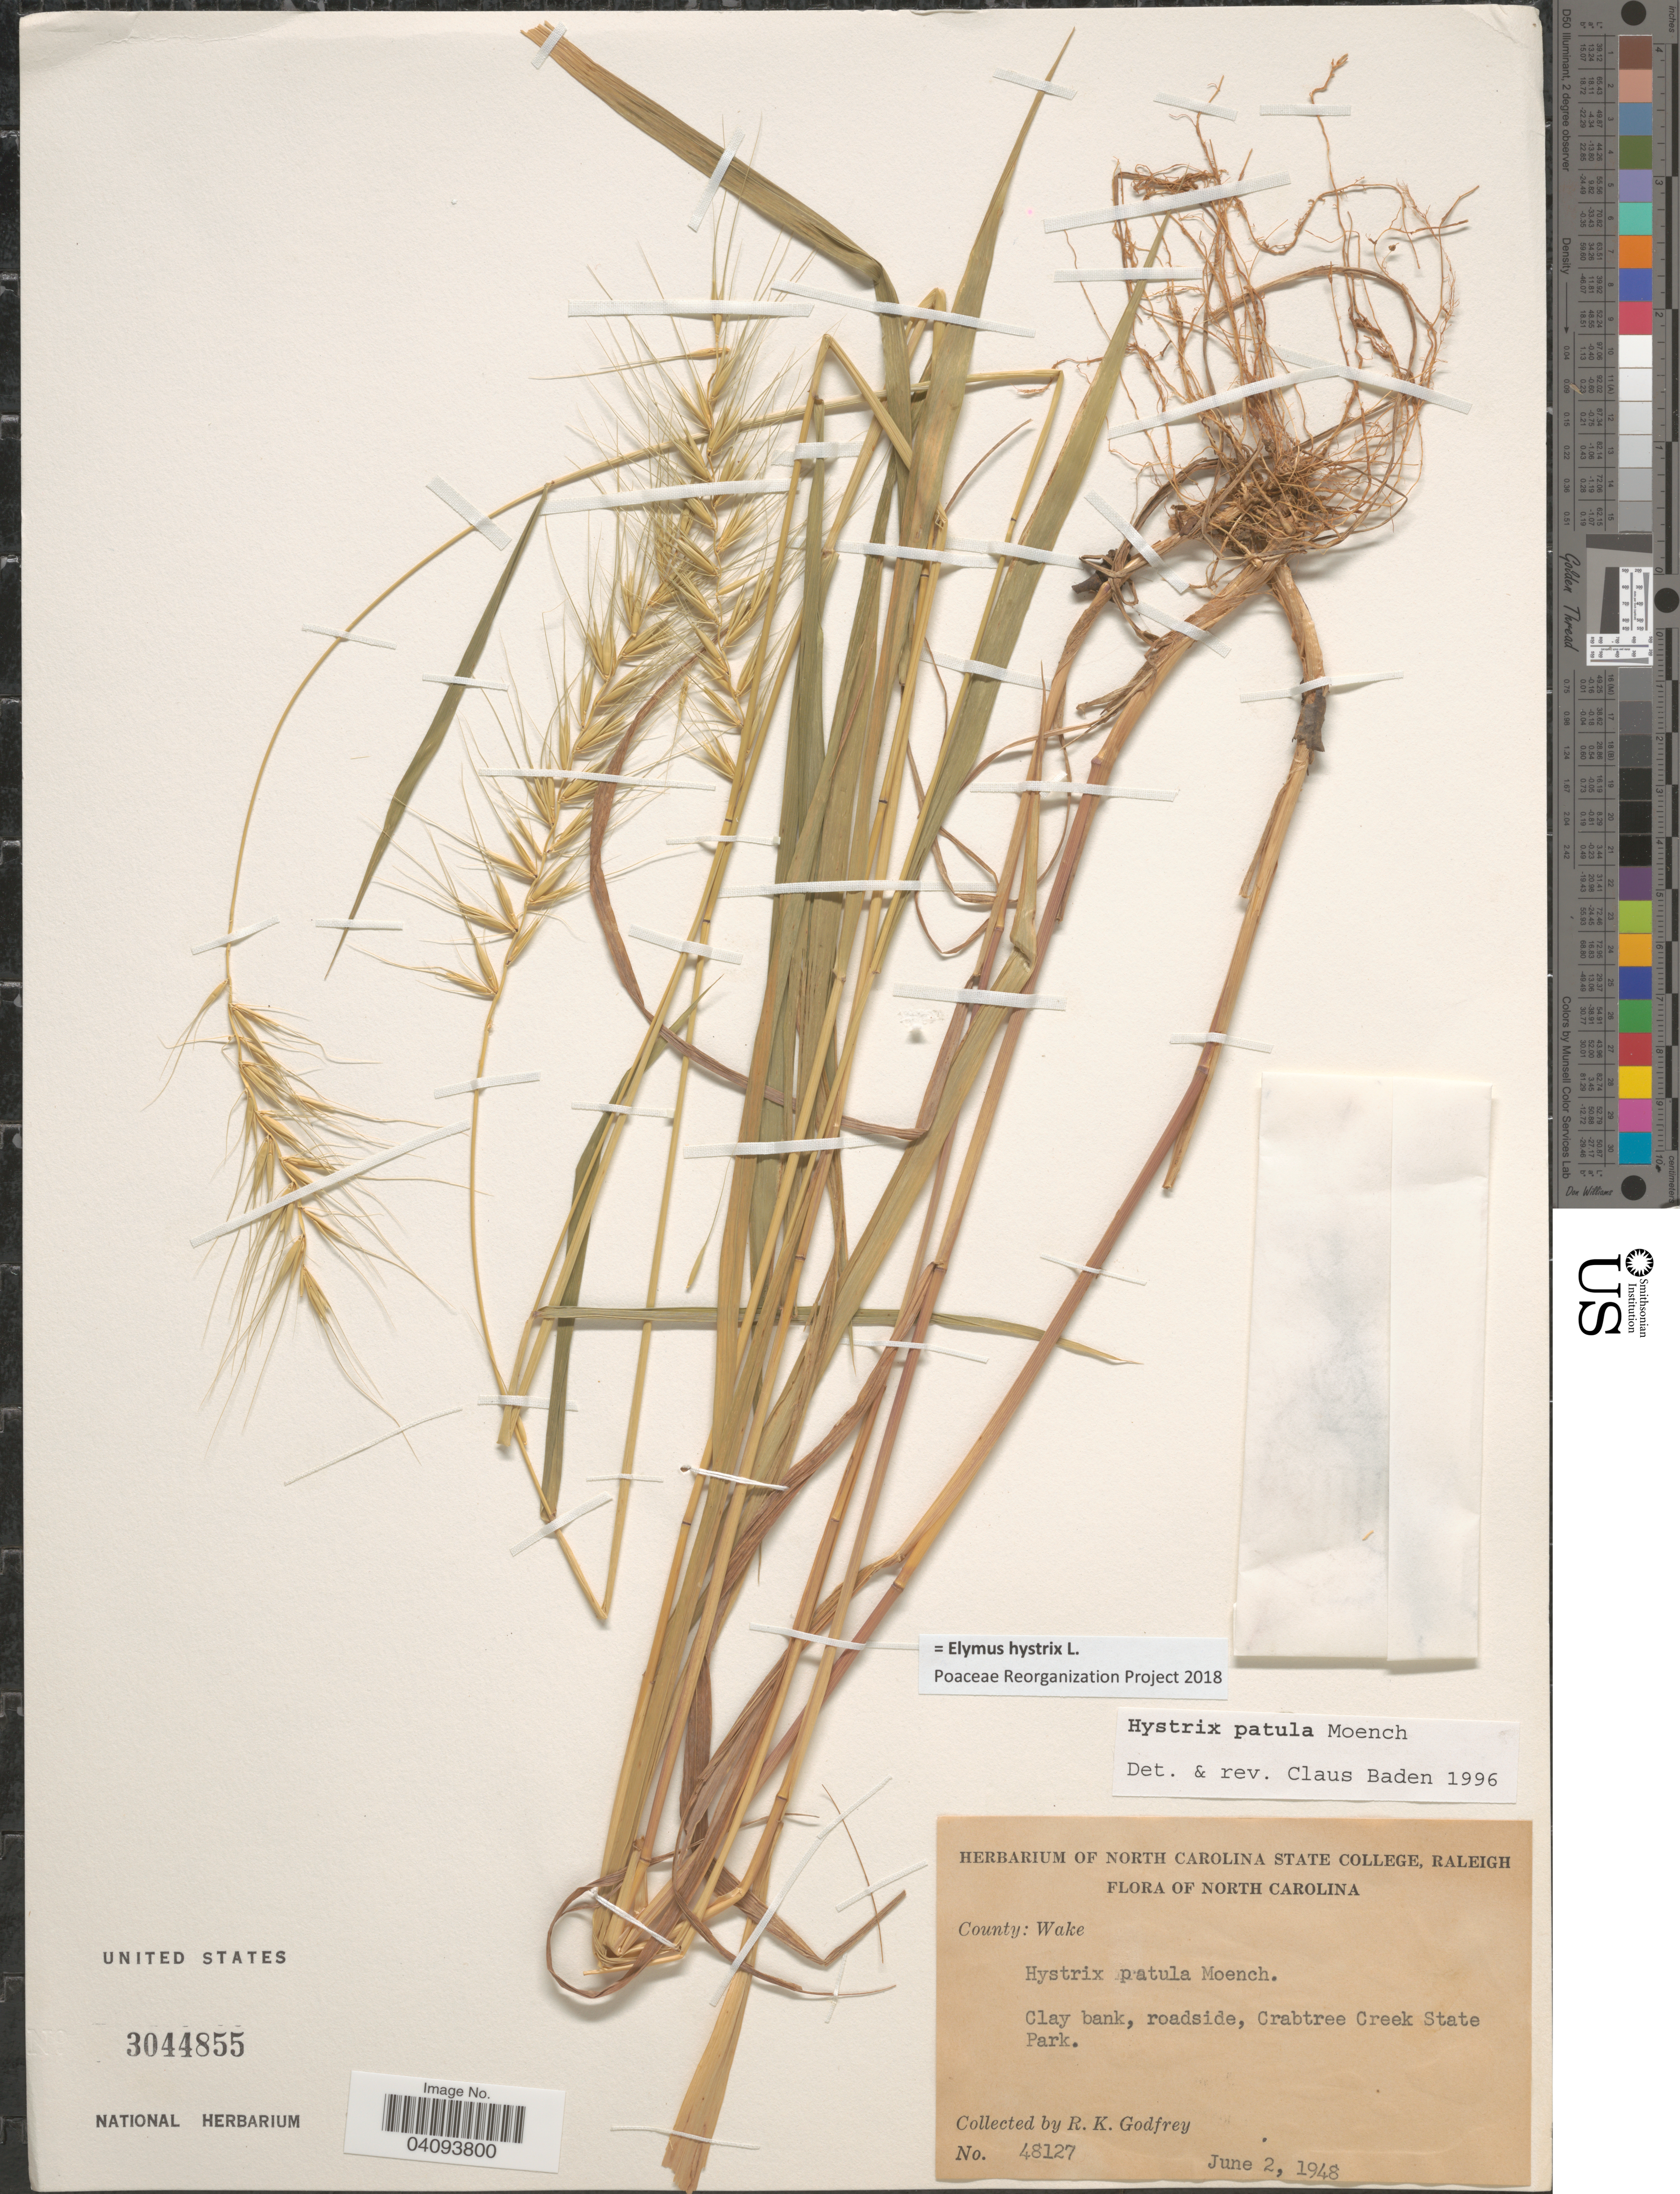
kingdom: Plantae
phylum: Tracheophyta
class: Liliopsida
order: Poales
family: Poaceae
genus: Elymus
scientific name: Elymus hystrix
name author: L.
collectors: R. K. Godfrey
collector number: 48127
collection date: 1948-06-02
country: United States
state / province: North Carolina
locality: County: Wake. Roadside, Crabtree Creek State Park.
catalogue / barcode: US 3044855